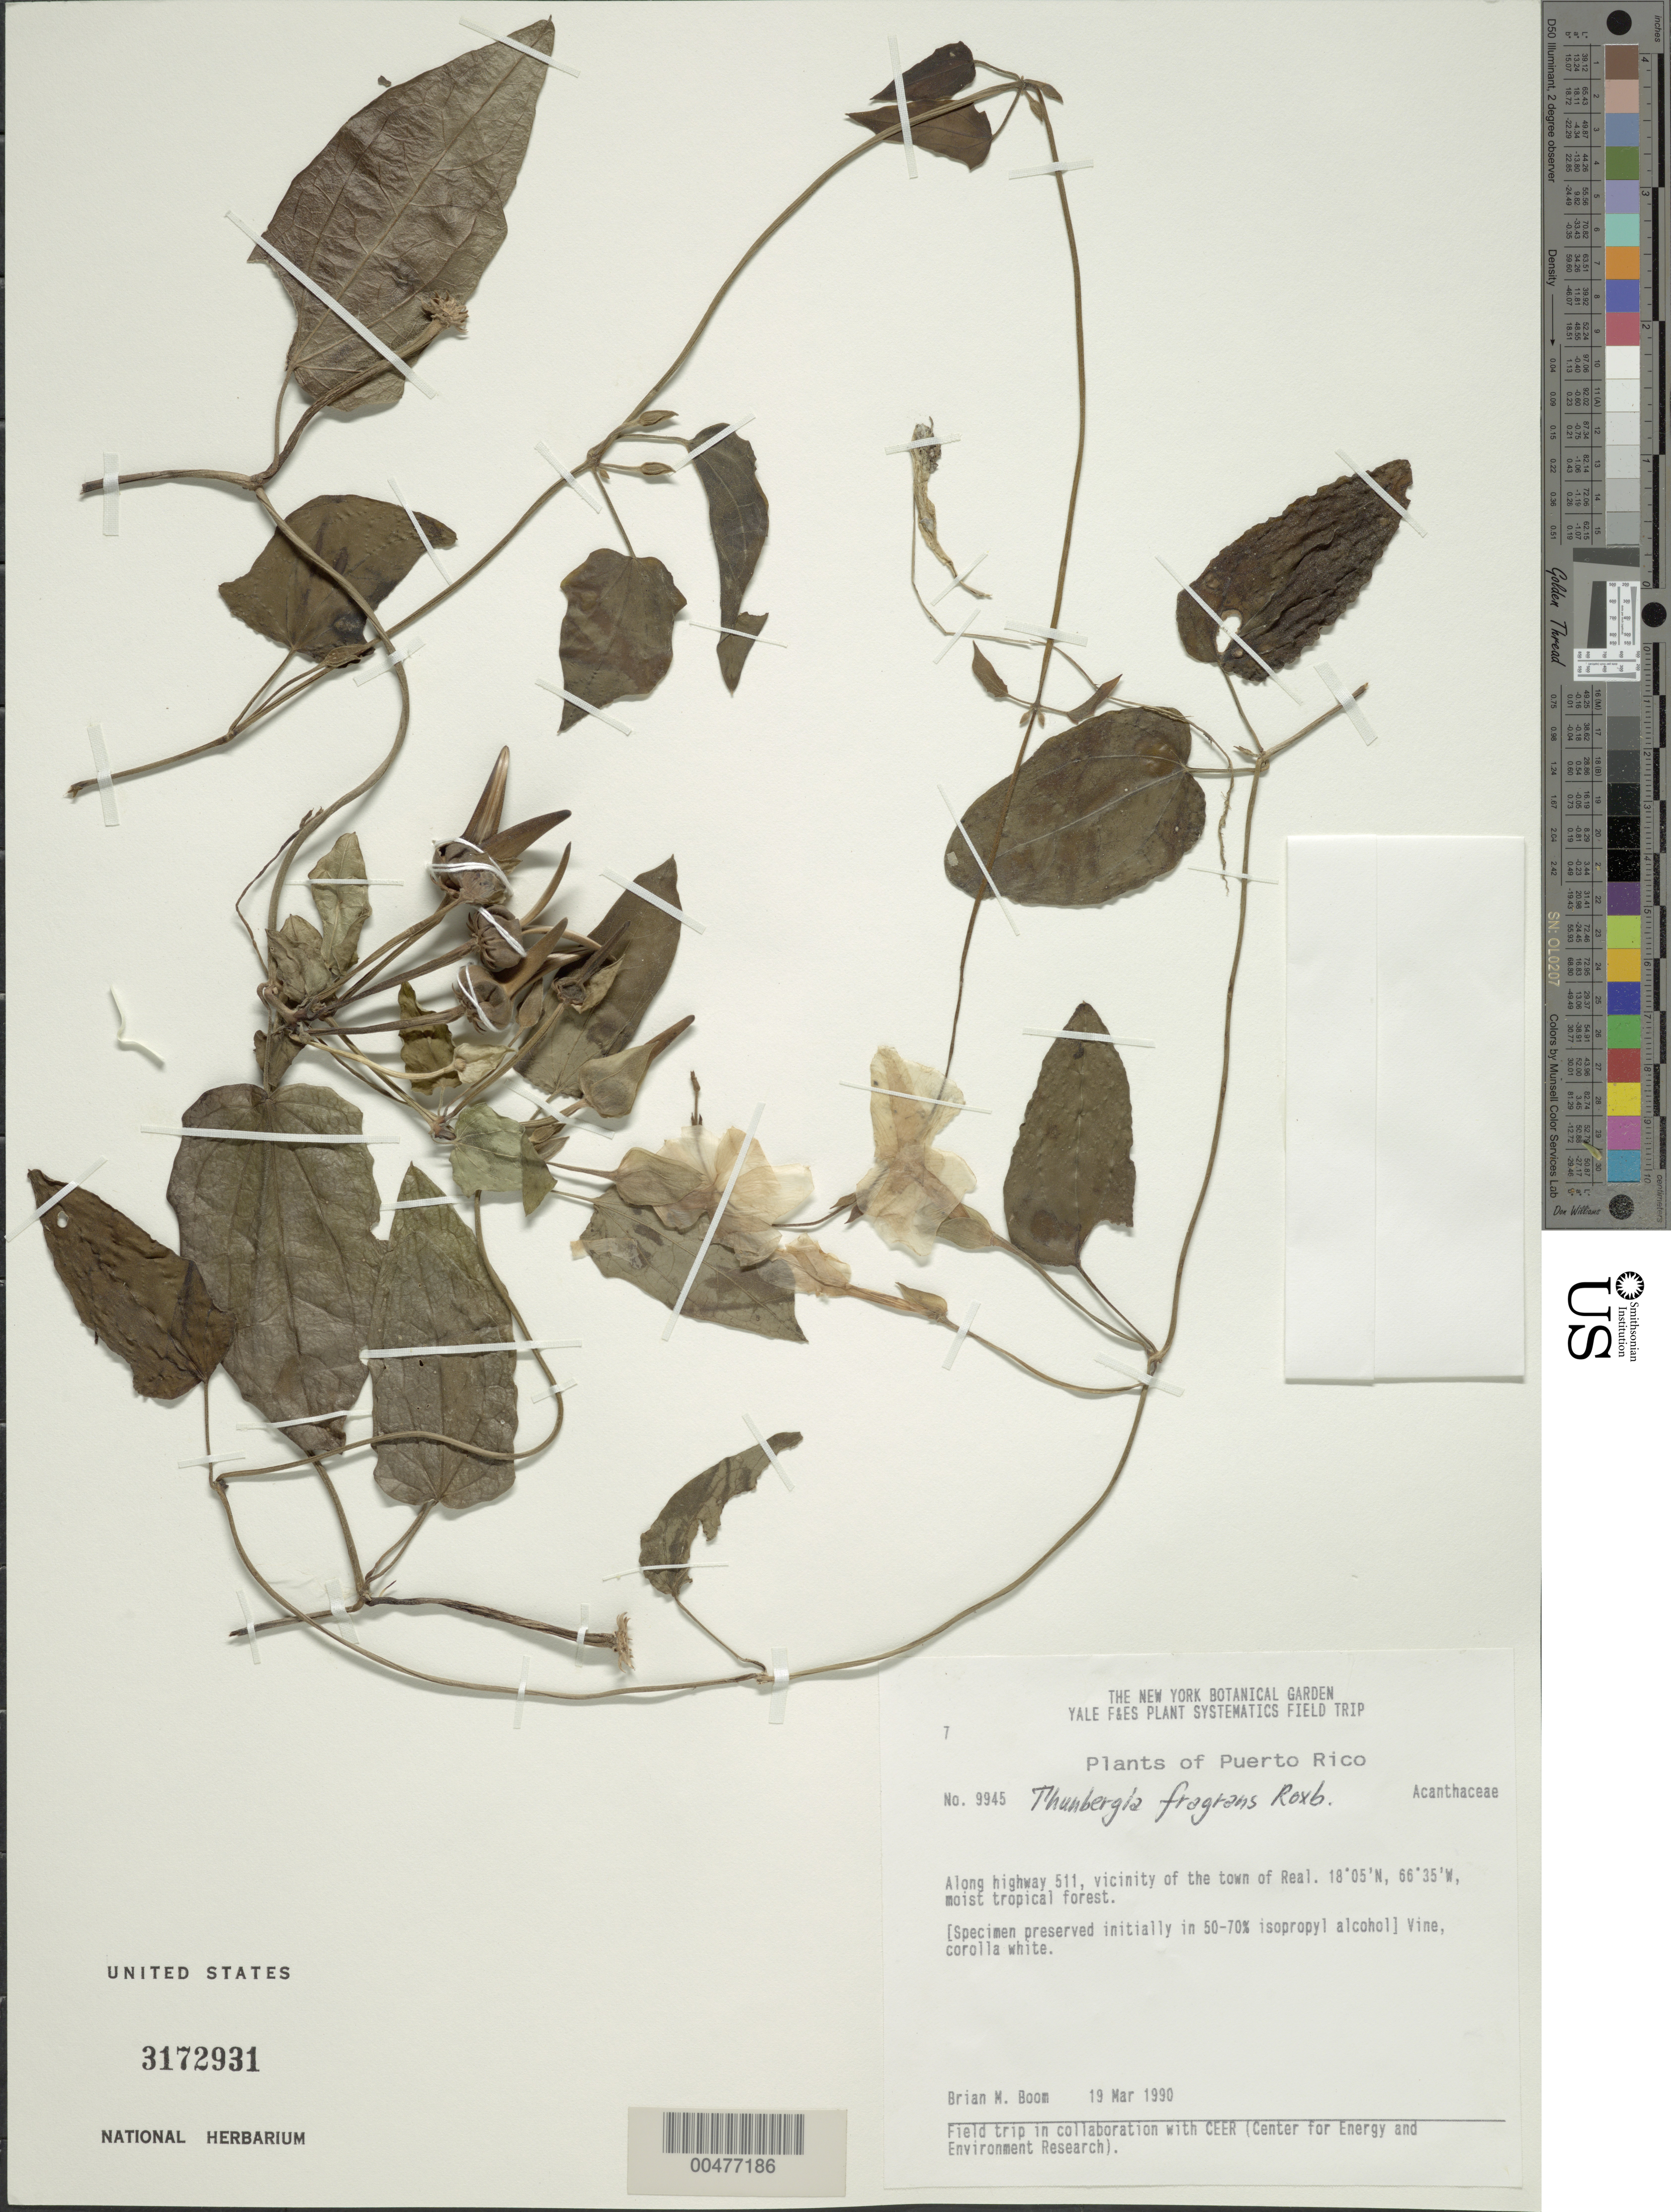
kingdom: Plantae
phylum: Tracheophyta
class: Magnoliopsida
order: Lamiales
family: Acanthaceae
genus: Thunbergia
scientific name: Thunbergia fragrans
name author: Roxb.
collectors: B. M. Boom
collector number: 9945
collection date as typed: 19 Mar 1990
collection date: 1990-03-19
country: Puerto Rico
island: Greater Antilles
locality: Ponce; along road 511. vicinity of Real. Moist tropical forest.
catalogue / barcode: US 3172931